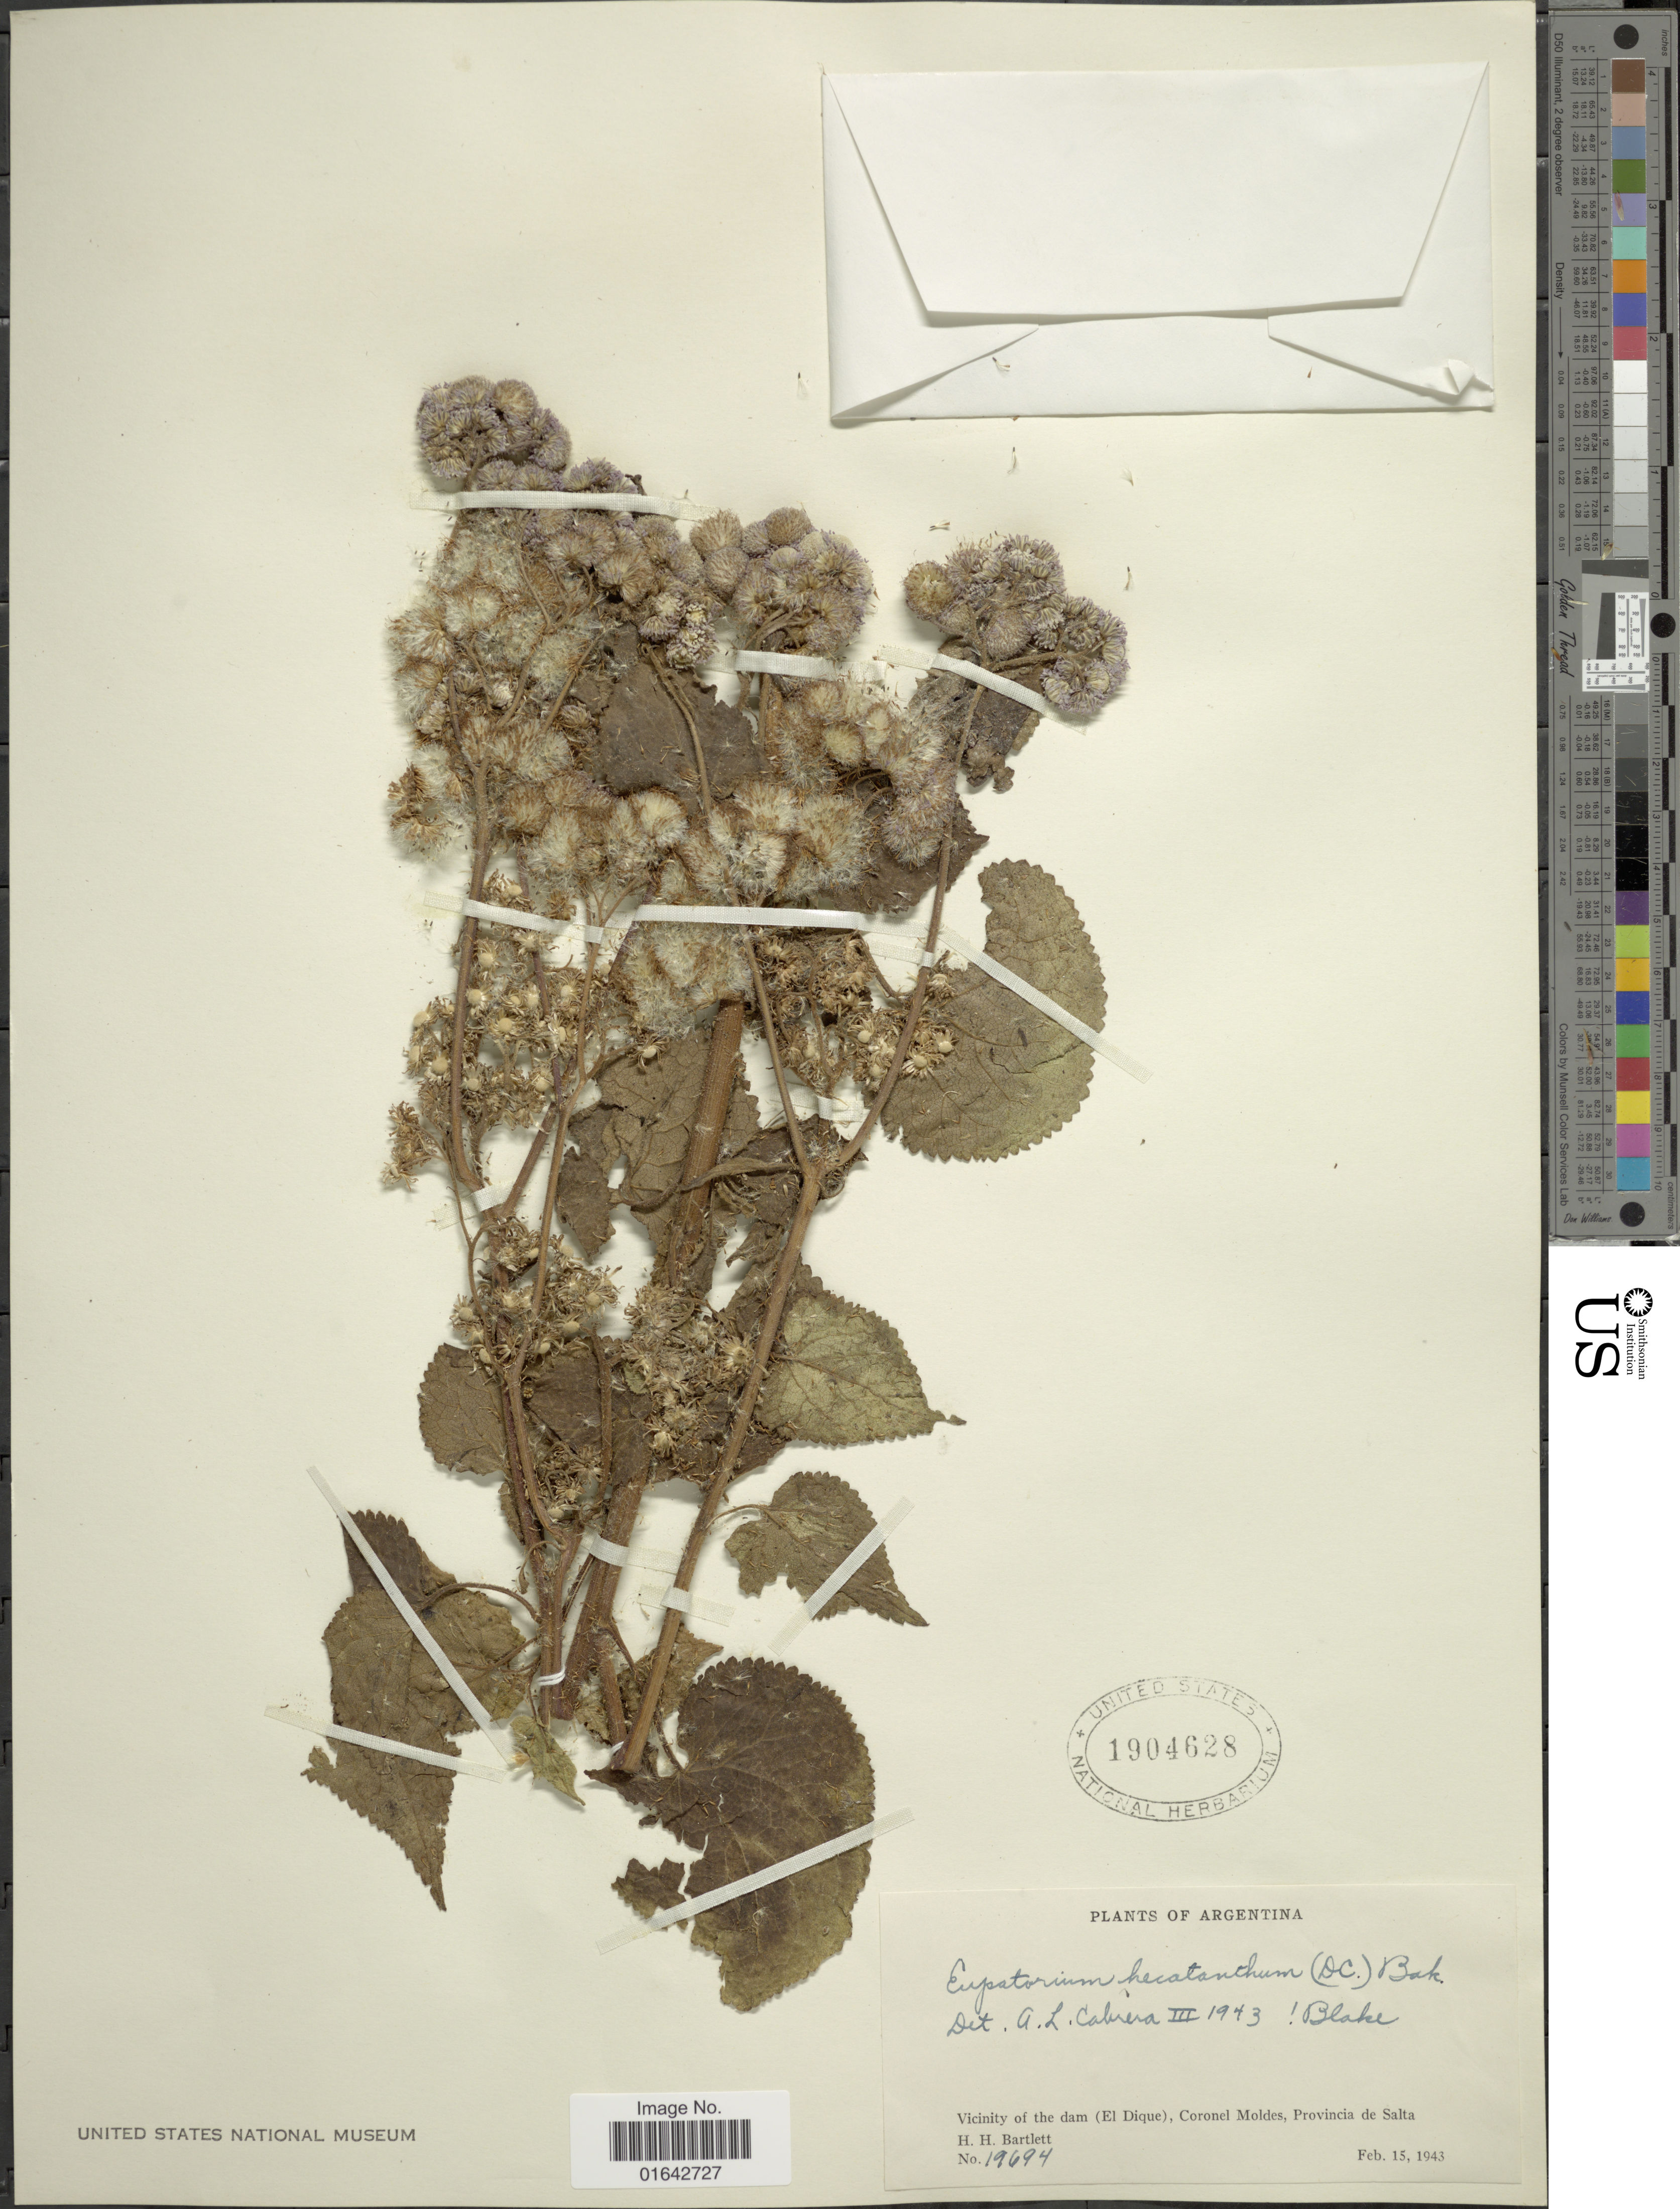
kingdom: Plantae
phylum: Tracheophyta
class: Magnoliopsida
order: Asterales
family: Asteraceae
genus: Urolepis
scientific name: Urolepis hecatantha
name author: (DC.) R.M. King & H. Rob.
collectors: H. H. Bartlett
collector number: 19694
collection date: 1943-02-15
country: Argentina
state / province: Salta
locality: Vicinity of the dam (El Dique), Coronel Moldes, Provincia de Salta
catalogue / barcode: US 1904628